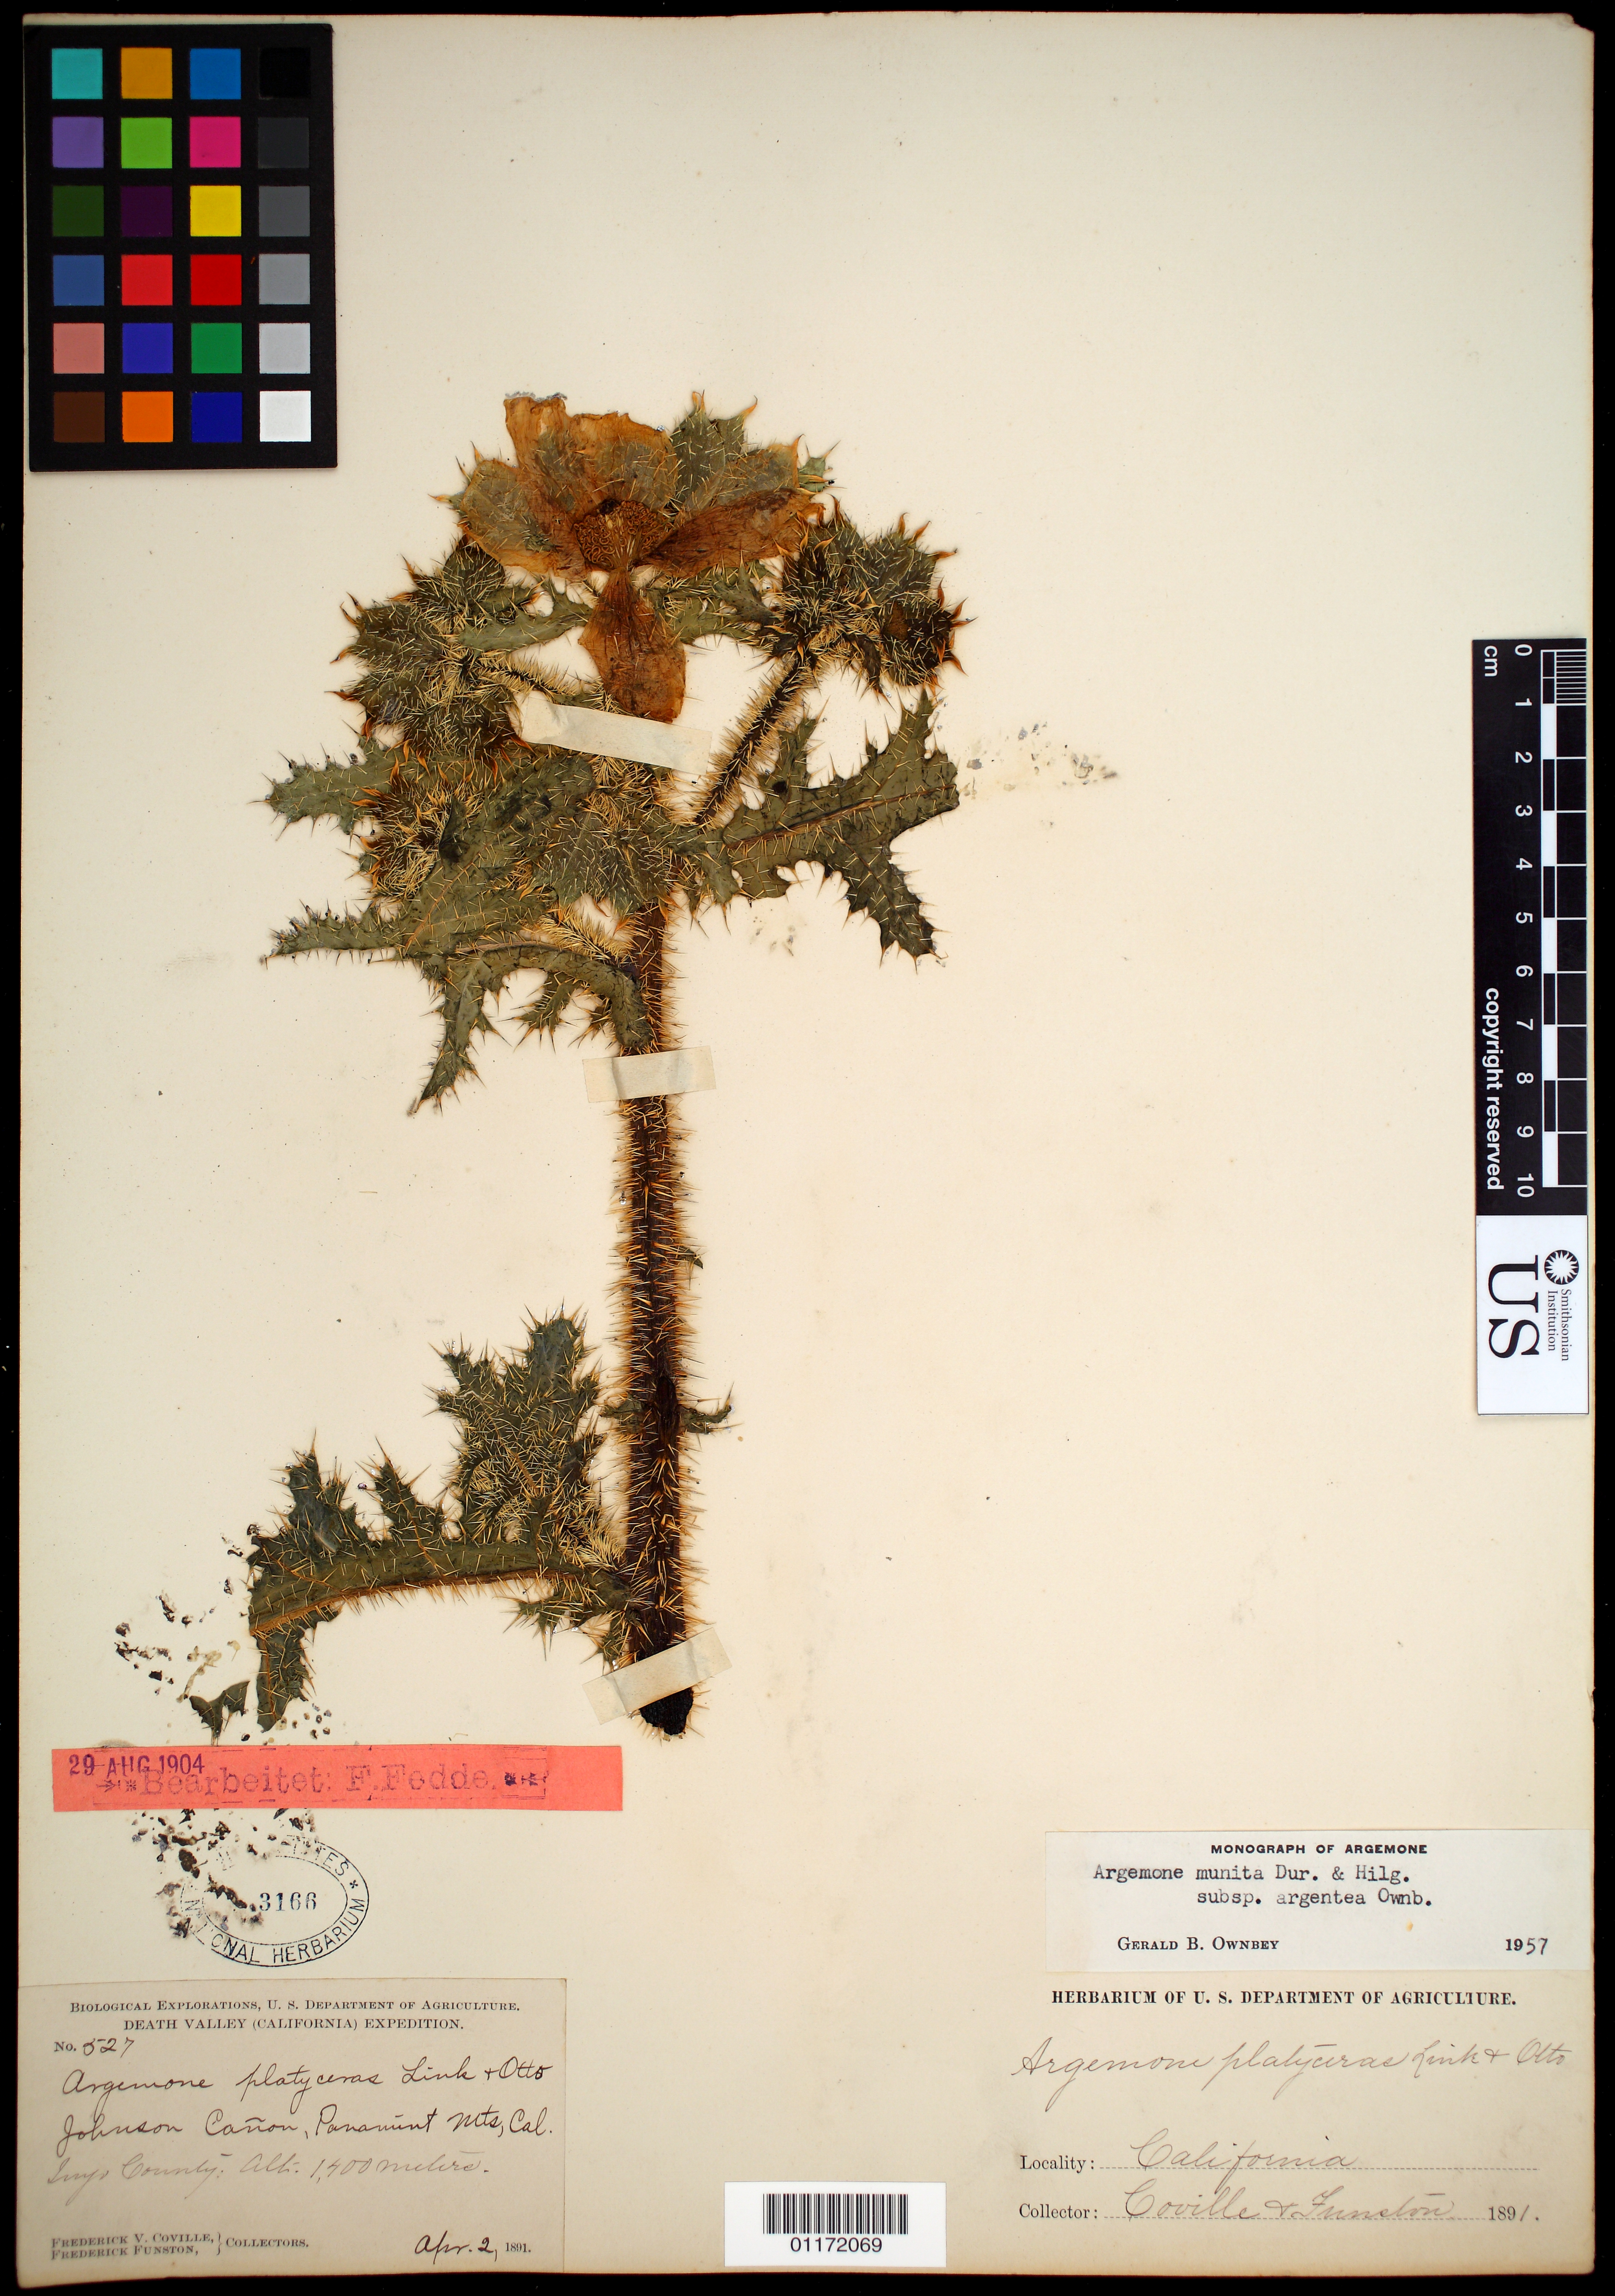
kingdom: Plantae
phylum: Tracheophyta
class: Magnoliopsida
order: Ranunculales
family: Papaveraceae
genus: Argemone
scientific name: Argemone munita subsp. argentea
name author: G.B. Ownbey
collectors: F. V. Coville & F. Funston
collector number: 527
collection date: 1891-04-02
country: United States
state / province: California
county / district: Inyo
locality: Johnson Canon, Panamint mts.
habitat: In meadow.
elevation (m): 1400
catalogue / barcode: US 3166